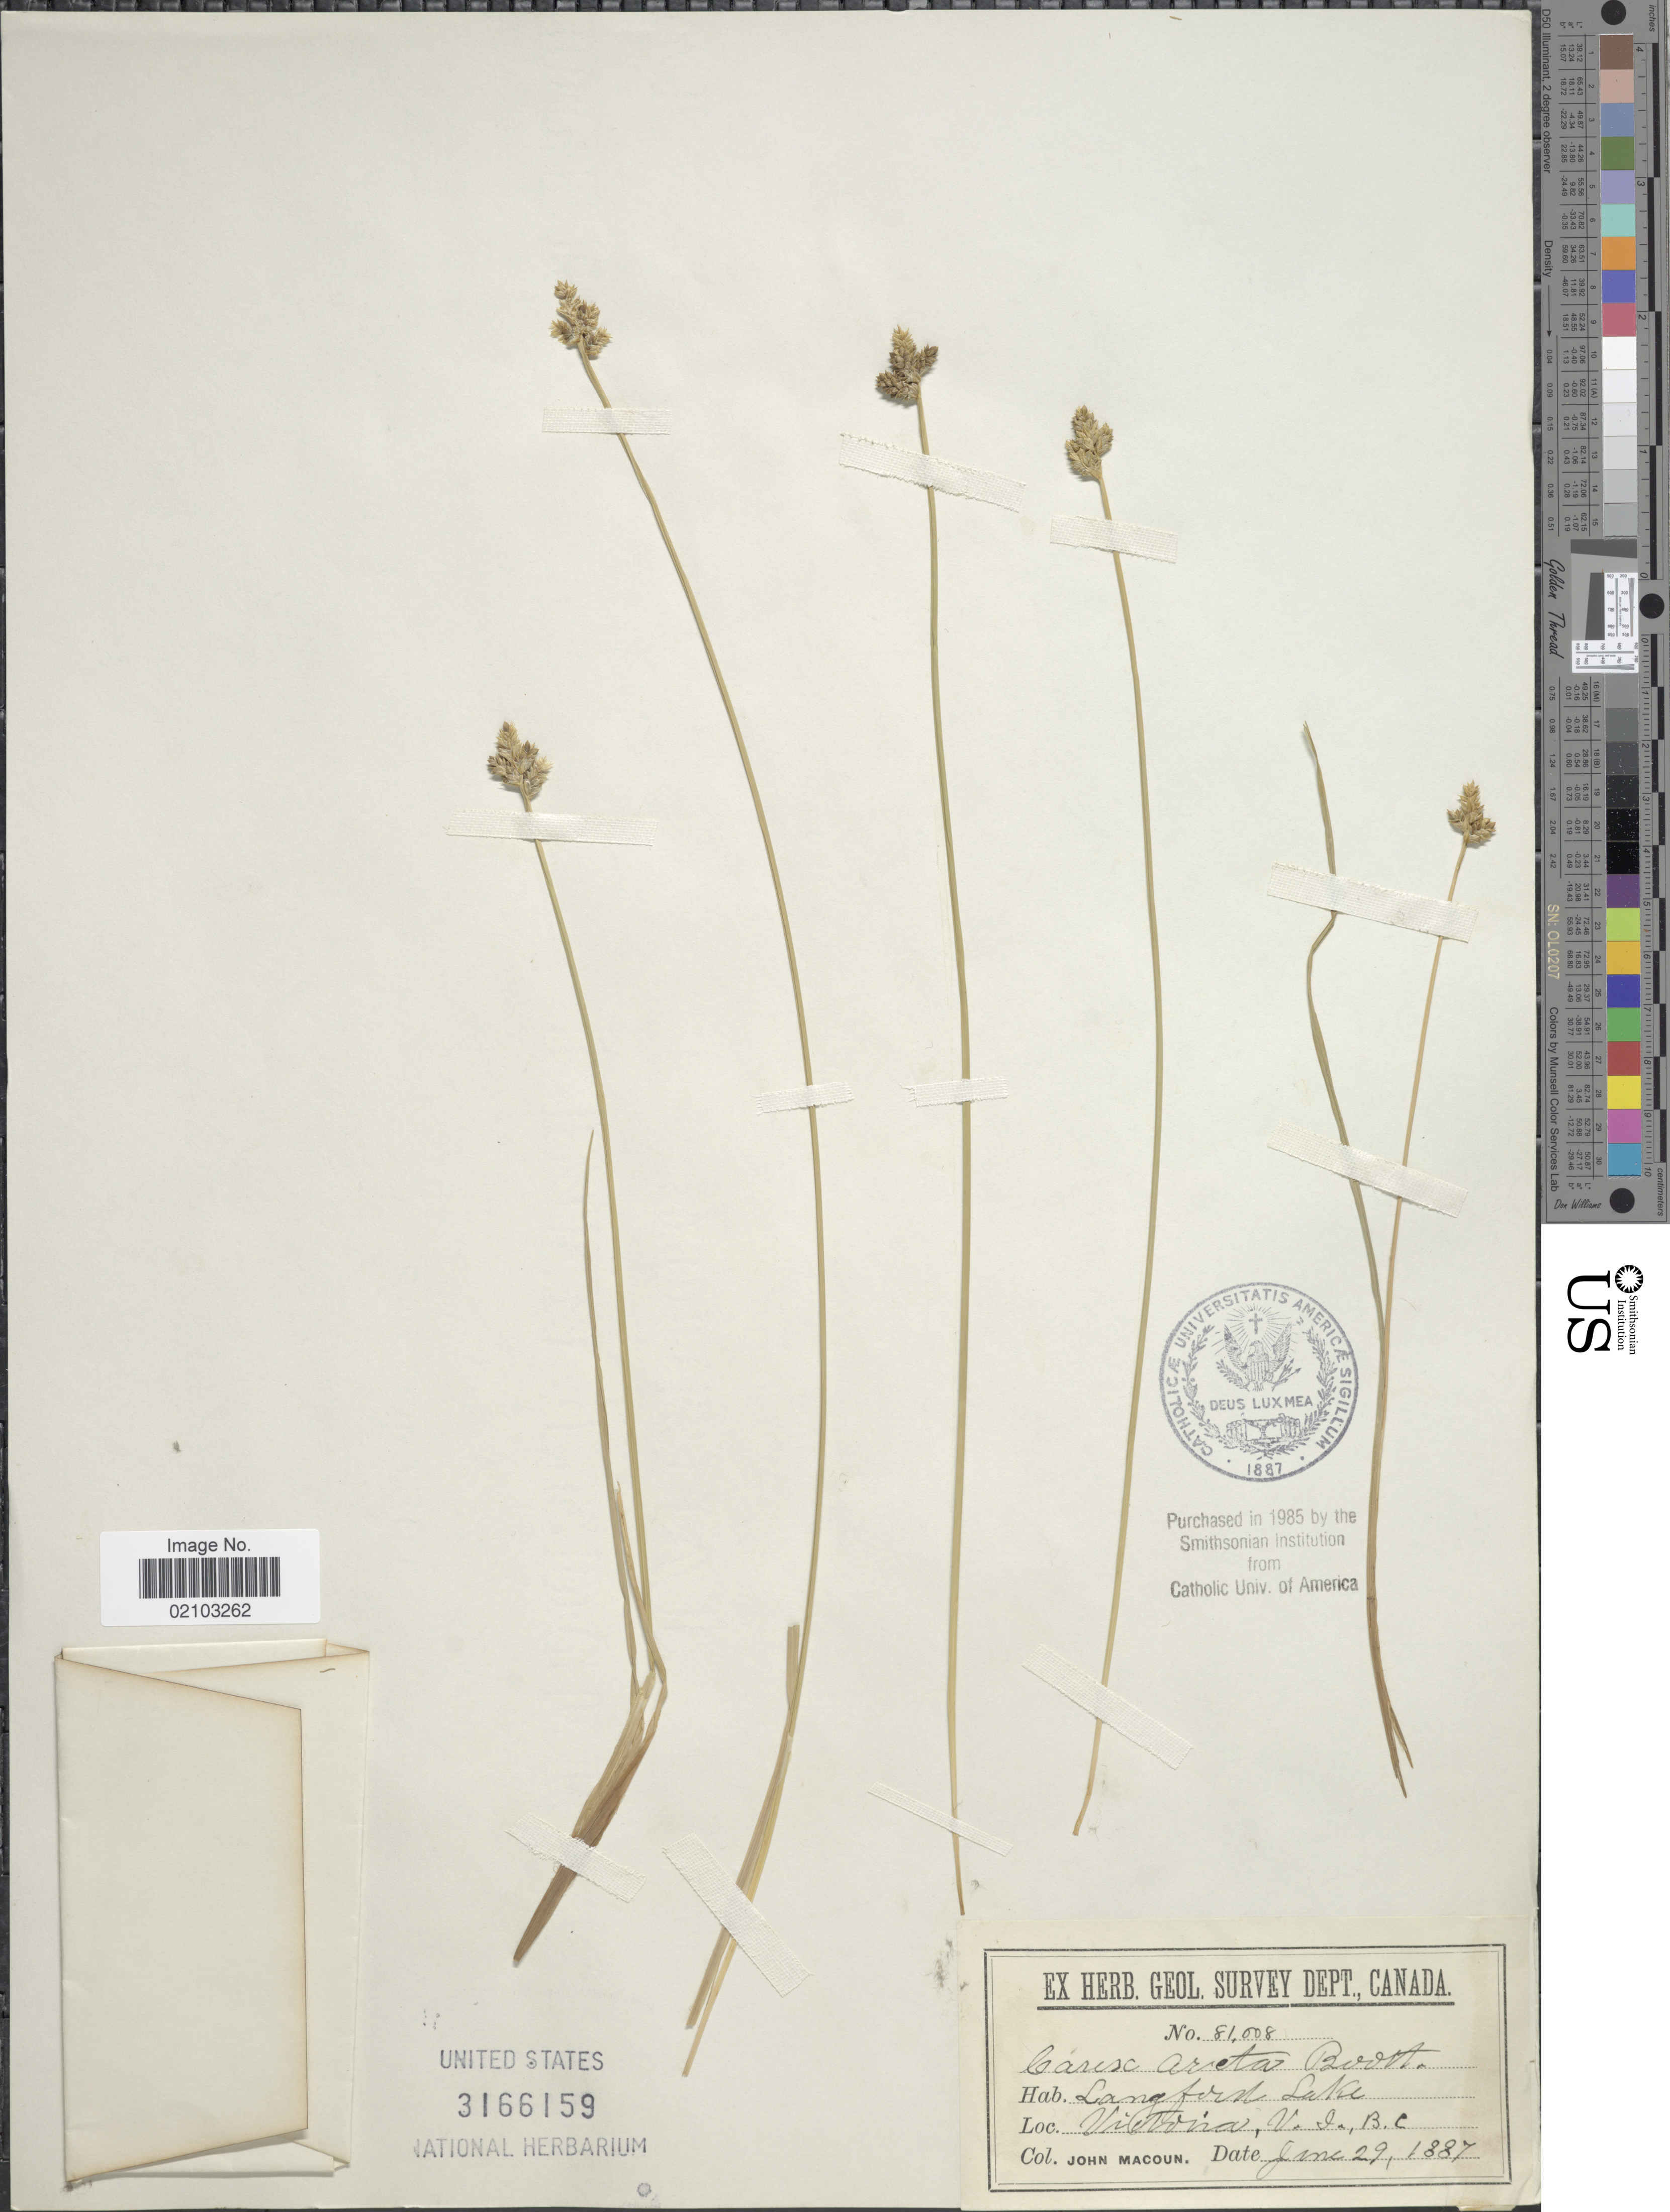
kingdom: Plantae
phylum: Tracheophyta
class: Liliopsida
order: Poales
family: Cyperaceae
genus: Carex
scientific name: Carex arcta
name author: Boott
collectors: J. Macoun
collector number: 81008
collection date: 1887-06-29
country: Canada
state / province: British Columbia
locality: Langford Lake. Victoria, V.I.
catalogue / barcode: US 3166159